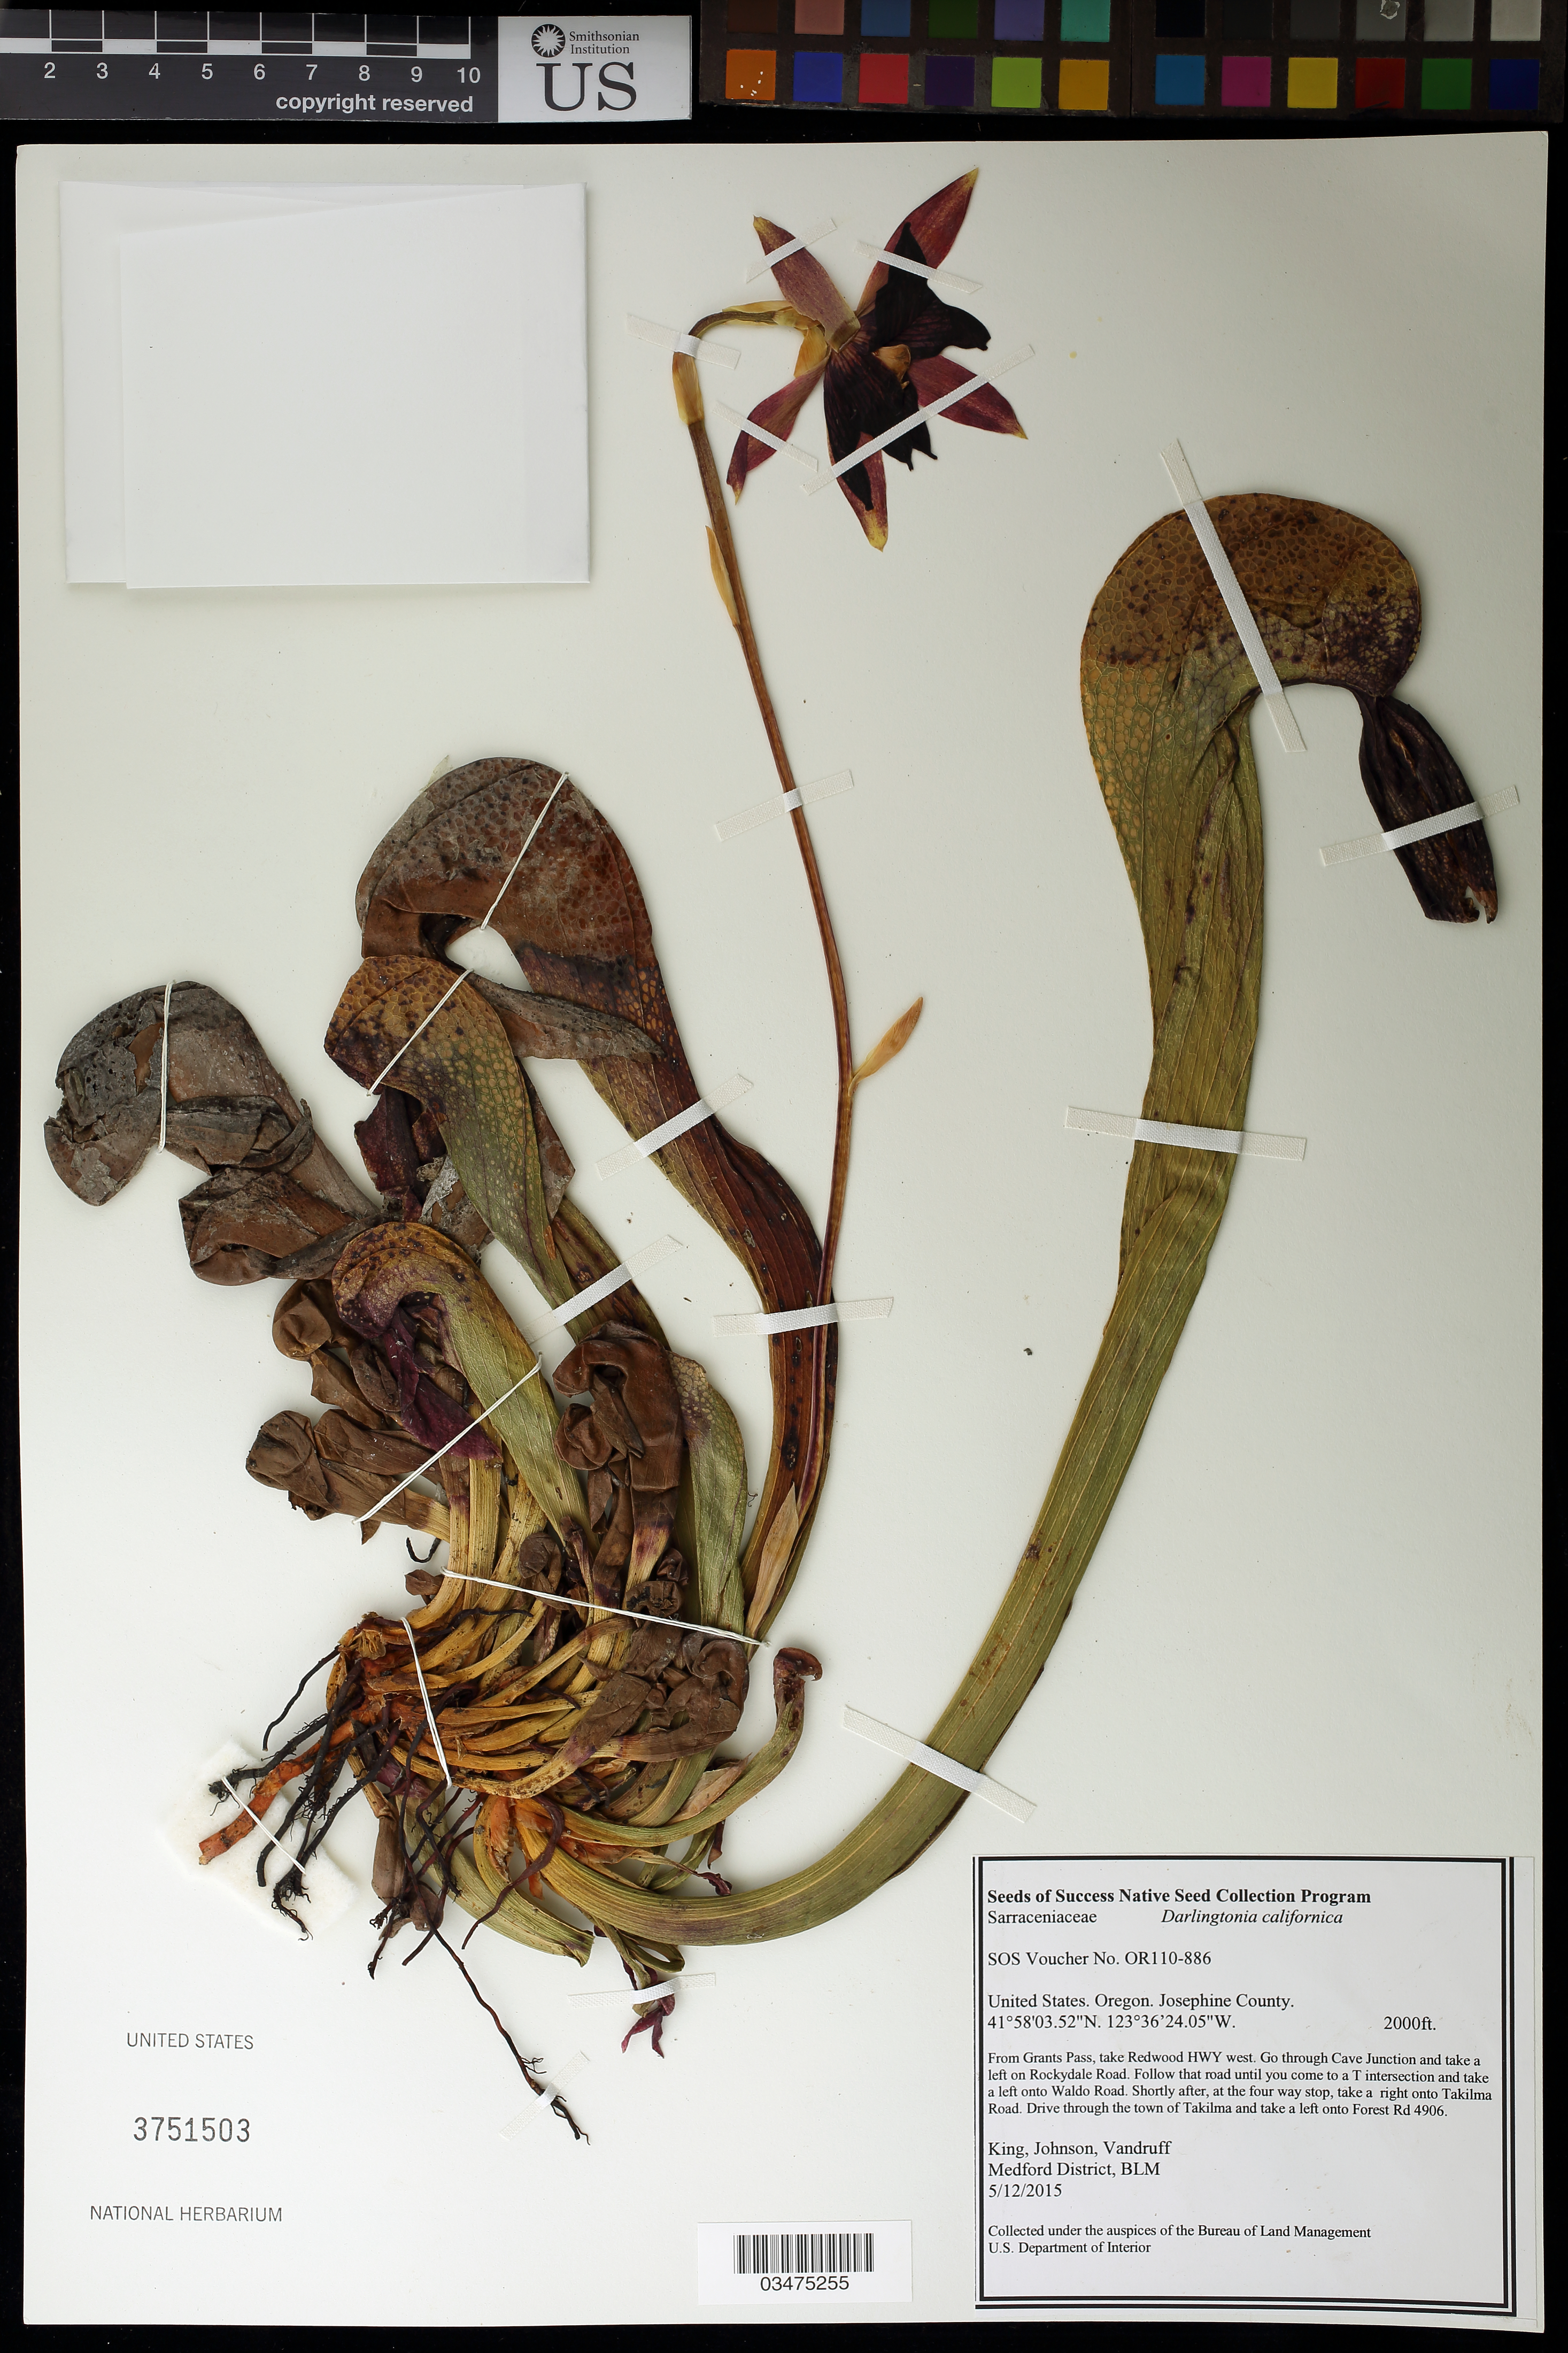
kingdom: Plantae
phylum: Tracheophyta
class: Magnoliopsida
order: Ericales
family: Sarraceniaceae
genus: Darlingtonia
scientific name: Darlingtonia californica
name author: Torr.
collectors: King, --, -- Johnson & -. Vandruff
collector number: OR110-886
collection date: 2015-05-12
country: United States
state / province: Oregon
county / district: Josephine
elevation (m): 610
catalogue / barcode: US 3751503